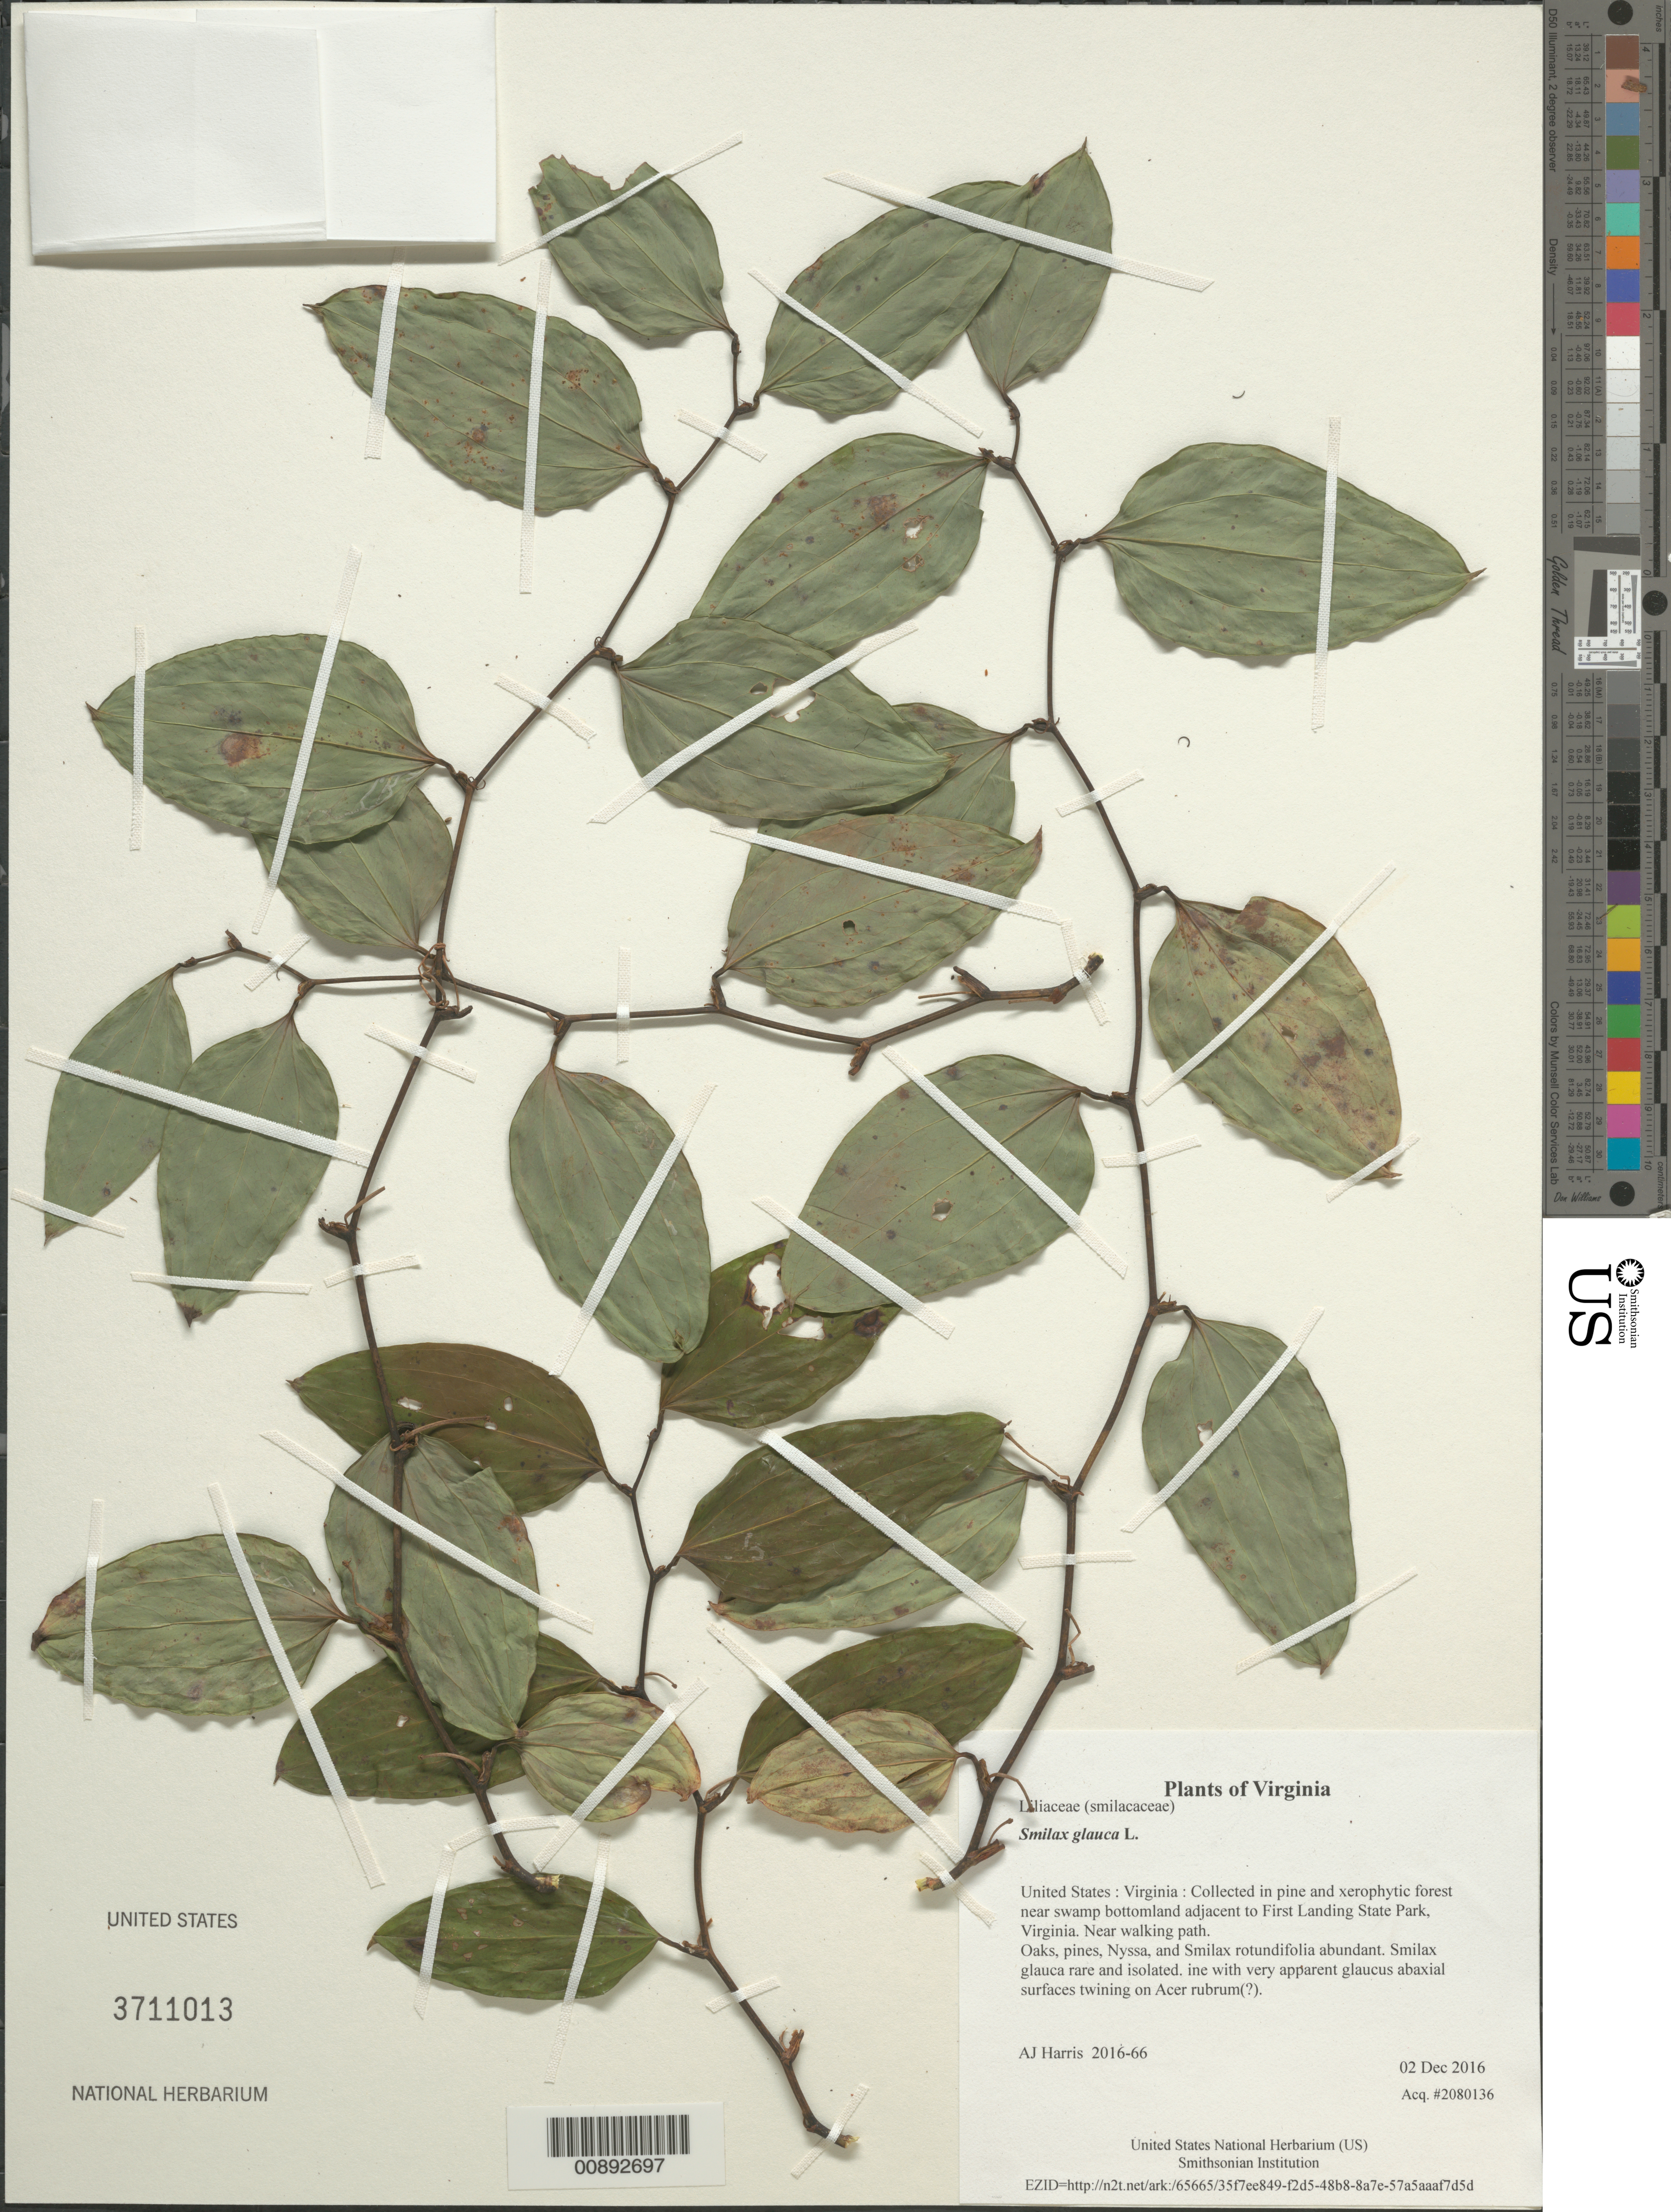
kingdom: Plantae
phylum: Tracheophyta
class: Liliopsida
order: Liliales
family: Smilacaceae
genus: Smilax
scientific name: Smilax glauca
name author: Walter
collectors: A. J. Harris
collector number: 2016-66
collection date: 2016-12-02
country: United States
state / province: Virginia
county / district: City of Virginia Beach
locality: Collected in pine and xerophytic forest near swamp bottomland adjacent to First Landing State Park, Virginia. Near walking path.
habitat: Oaks, pines, Nyssa, and Smilax rotundifolia abundant. Smilax glauca rare and isolated.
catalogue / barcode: US 3711013